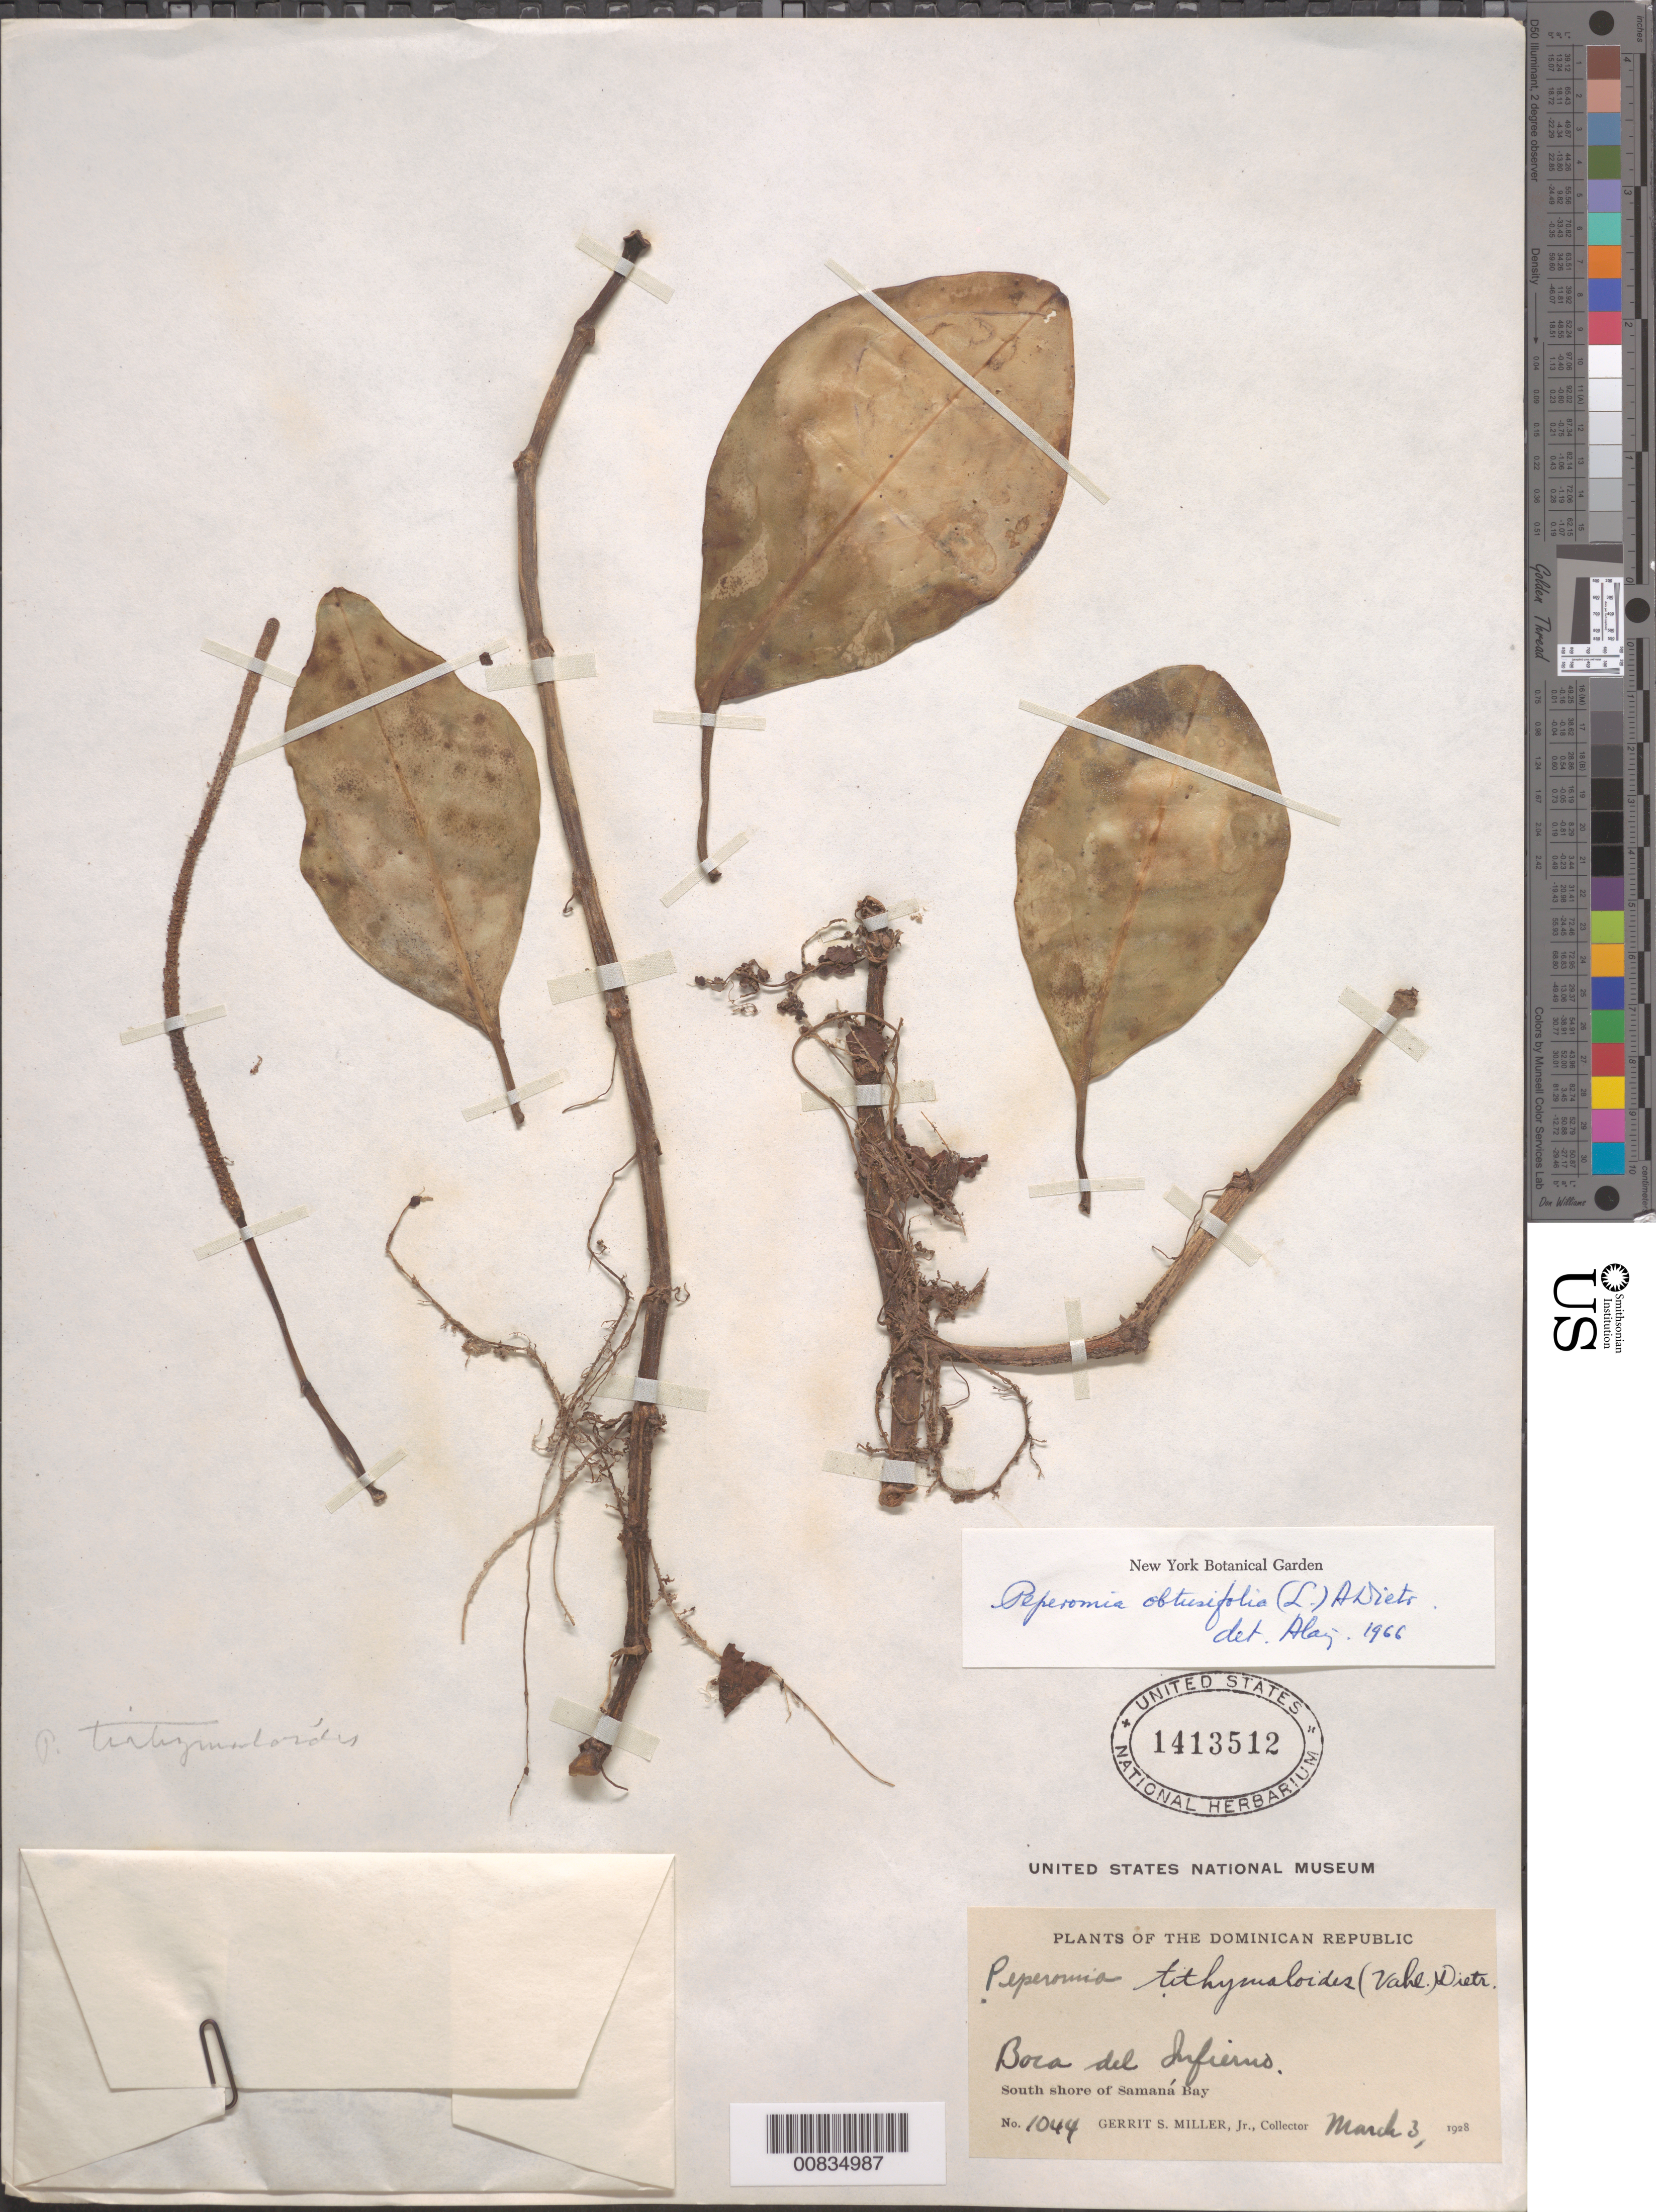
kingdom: Plantae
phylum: Tracheophyta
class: Magnoliopsida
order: Piperales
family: Piperaceae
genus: Peperomia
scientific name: Peperomia obtusifolia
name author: (L.) A. Dietr.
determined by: Liogier, Alain H.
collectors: G. S. Miller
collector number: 1044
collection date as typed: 03 Mar 1928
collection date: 1928-03-03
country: Dominican Republic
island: Hispaniola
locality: Boca del Infierno. South shore of Samaná Bay.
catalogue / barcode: US 1413512